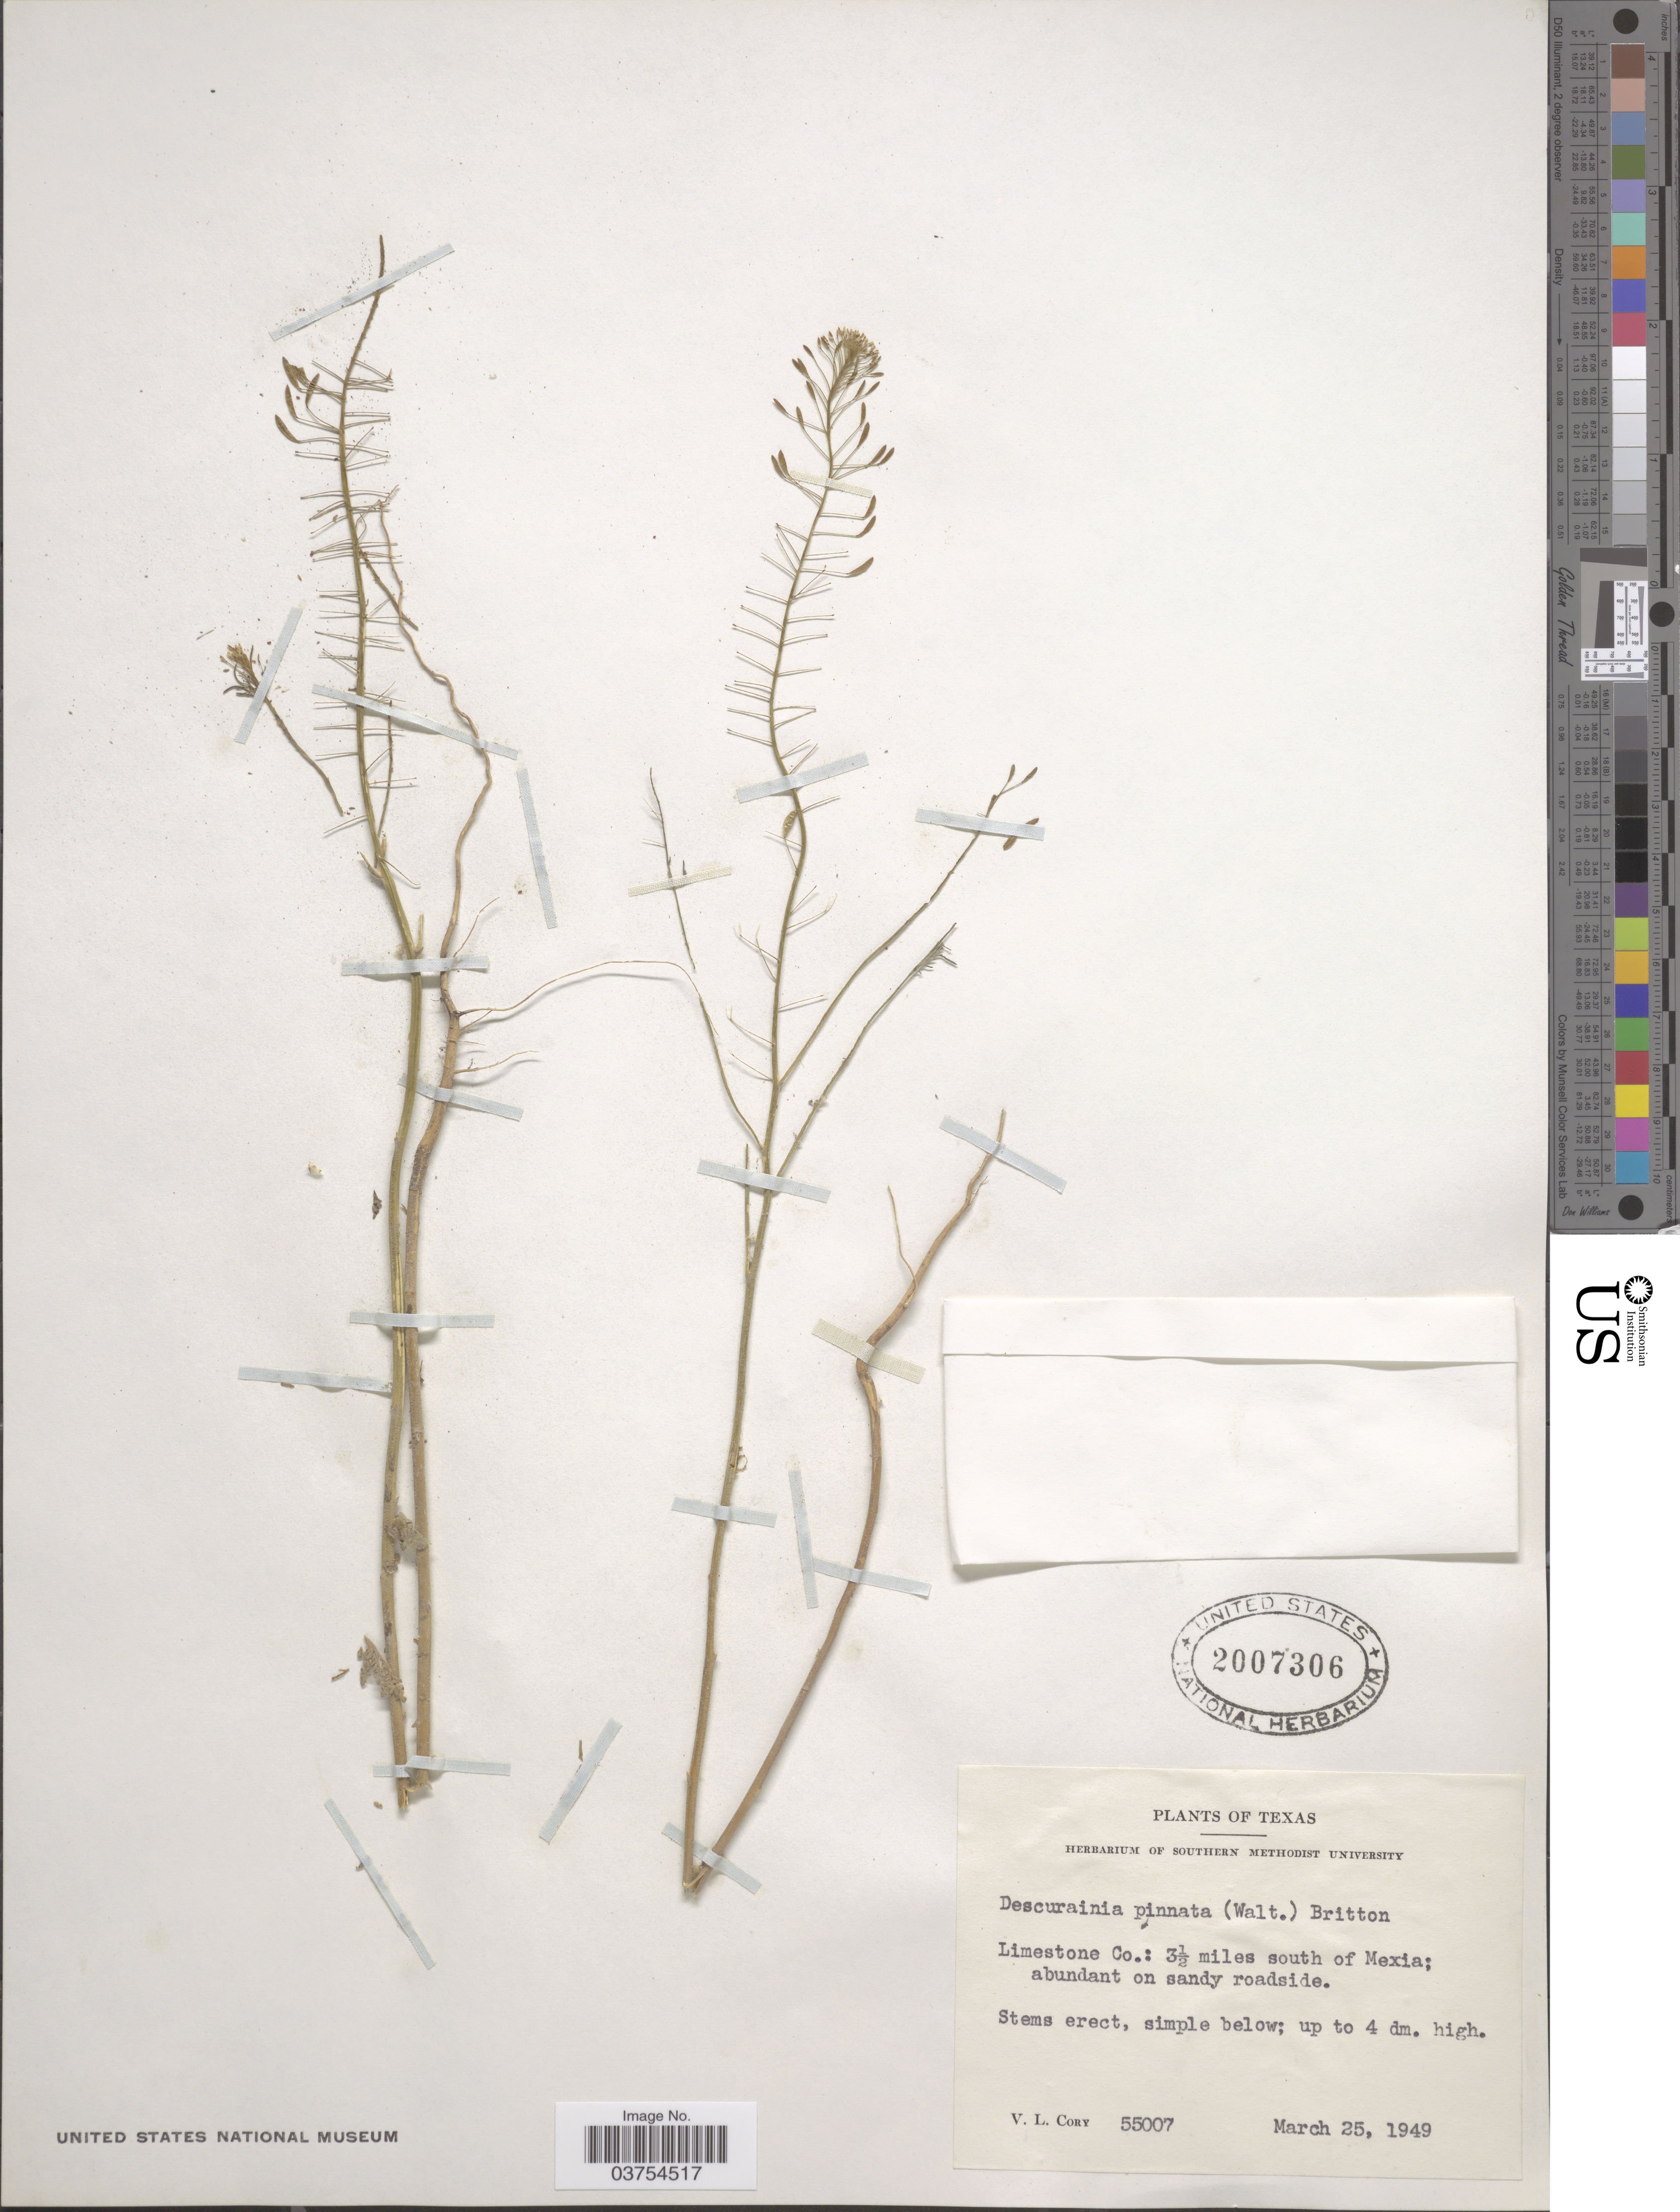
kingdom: Plantae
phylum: Tracheophyta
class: Magnoliopsida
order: Brassicales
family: Brassicaceae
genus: Descurainia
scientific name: Descurainia pinnata subsp. typica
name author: (C.A. Mey.) Detling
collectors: V. Cory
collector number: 55007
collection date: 1949-03-25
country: United States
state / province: Texas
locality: Limestone Co.: 3½ miles south of Mexia.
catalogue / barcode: US 2007306